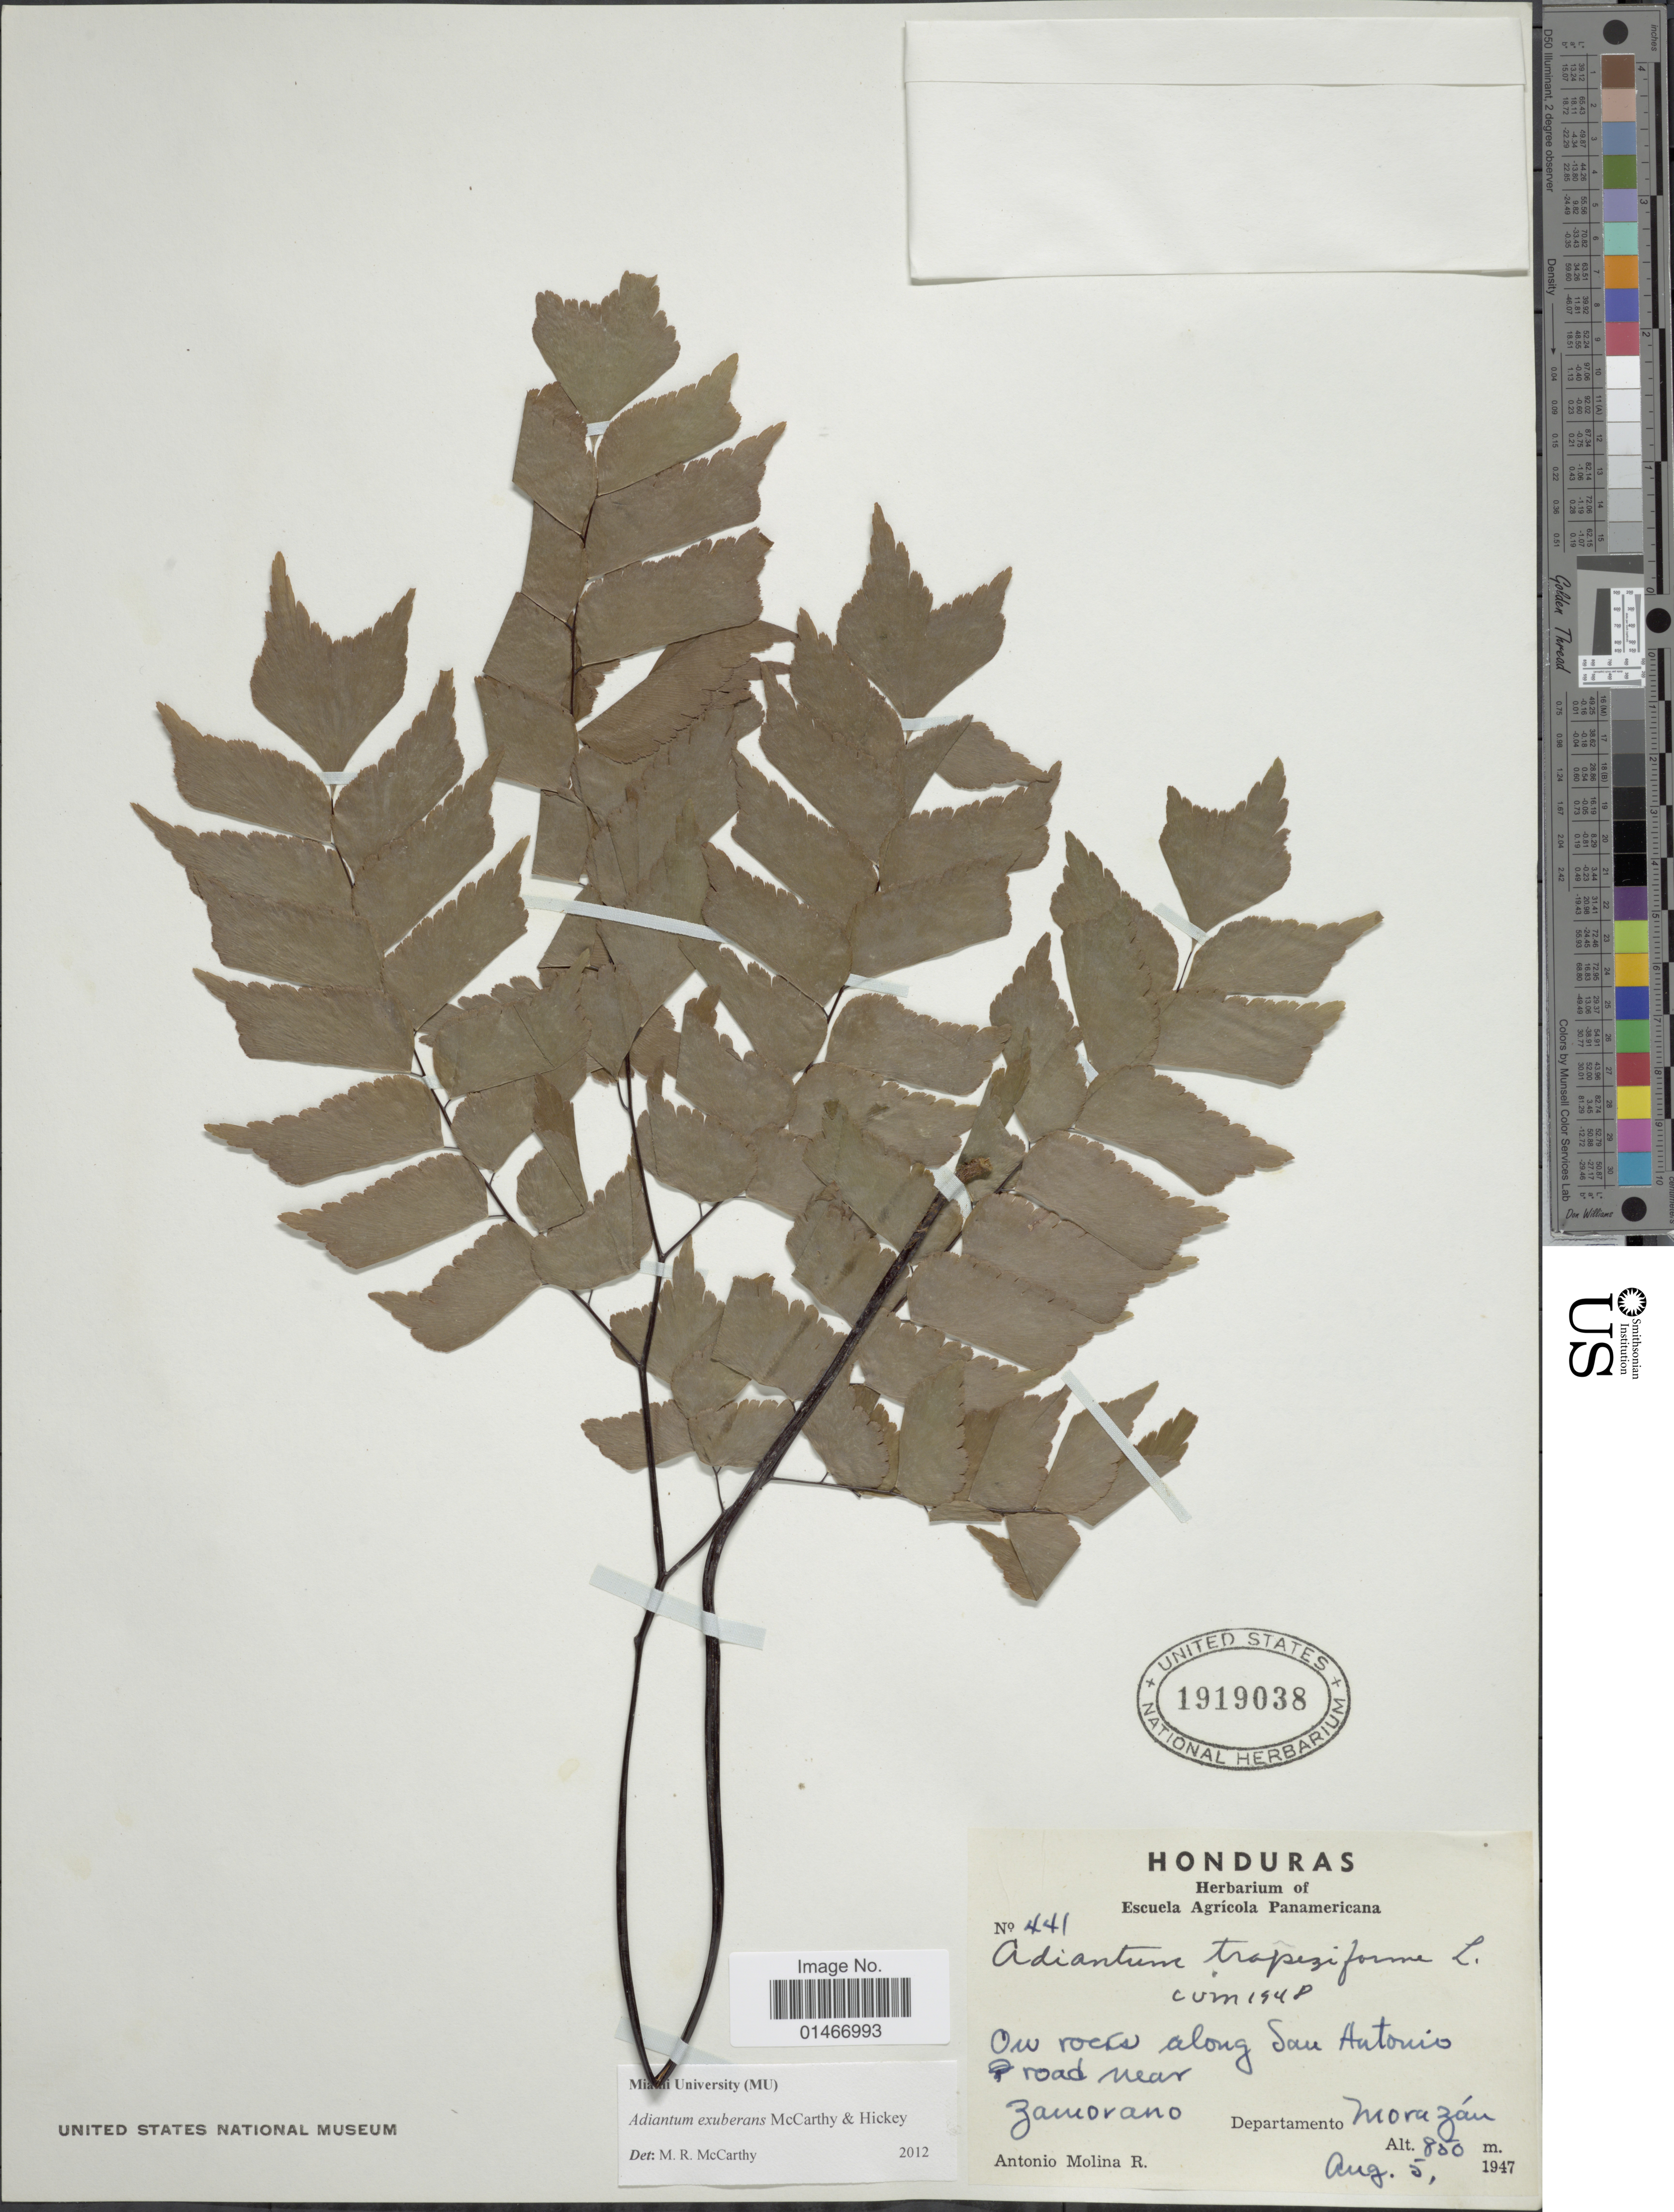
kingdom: Plantae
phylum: Tracheophyta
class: Polypodiopsida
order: Polypodiales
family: Pteridaceae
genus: Adiantum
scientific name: Adiantum exuberans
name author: M.R. McCarthy & Hickey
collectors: A. Molina R.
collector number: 441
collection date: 1947-08-05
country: Honduras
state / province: Fco. Morazán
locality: On rocks along San Antonio road near Zamorano. Departamento Morazan.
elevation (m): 850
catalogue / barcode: US 1919038